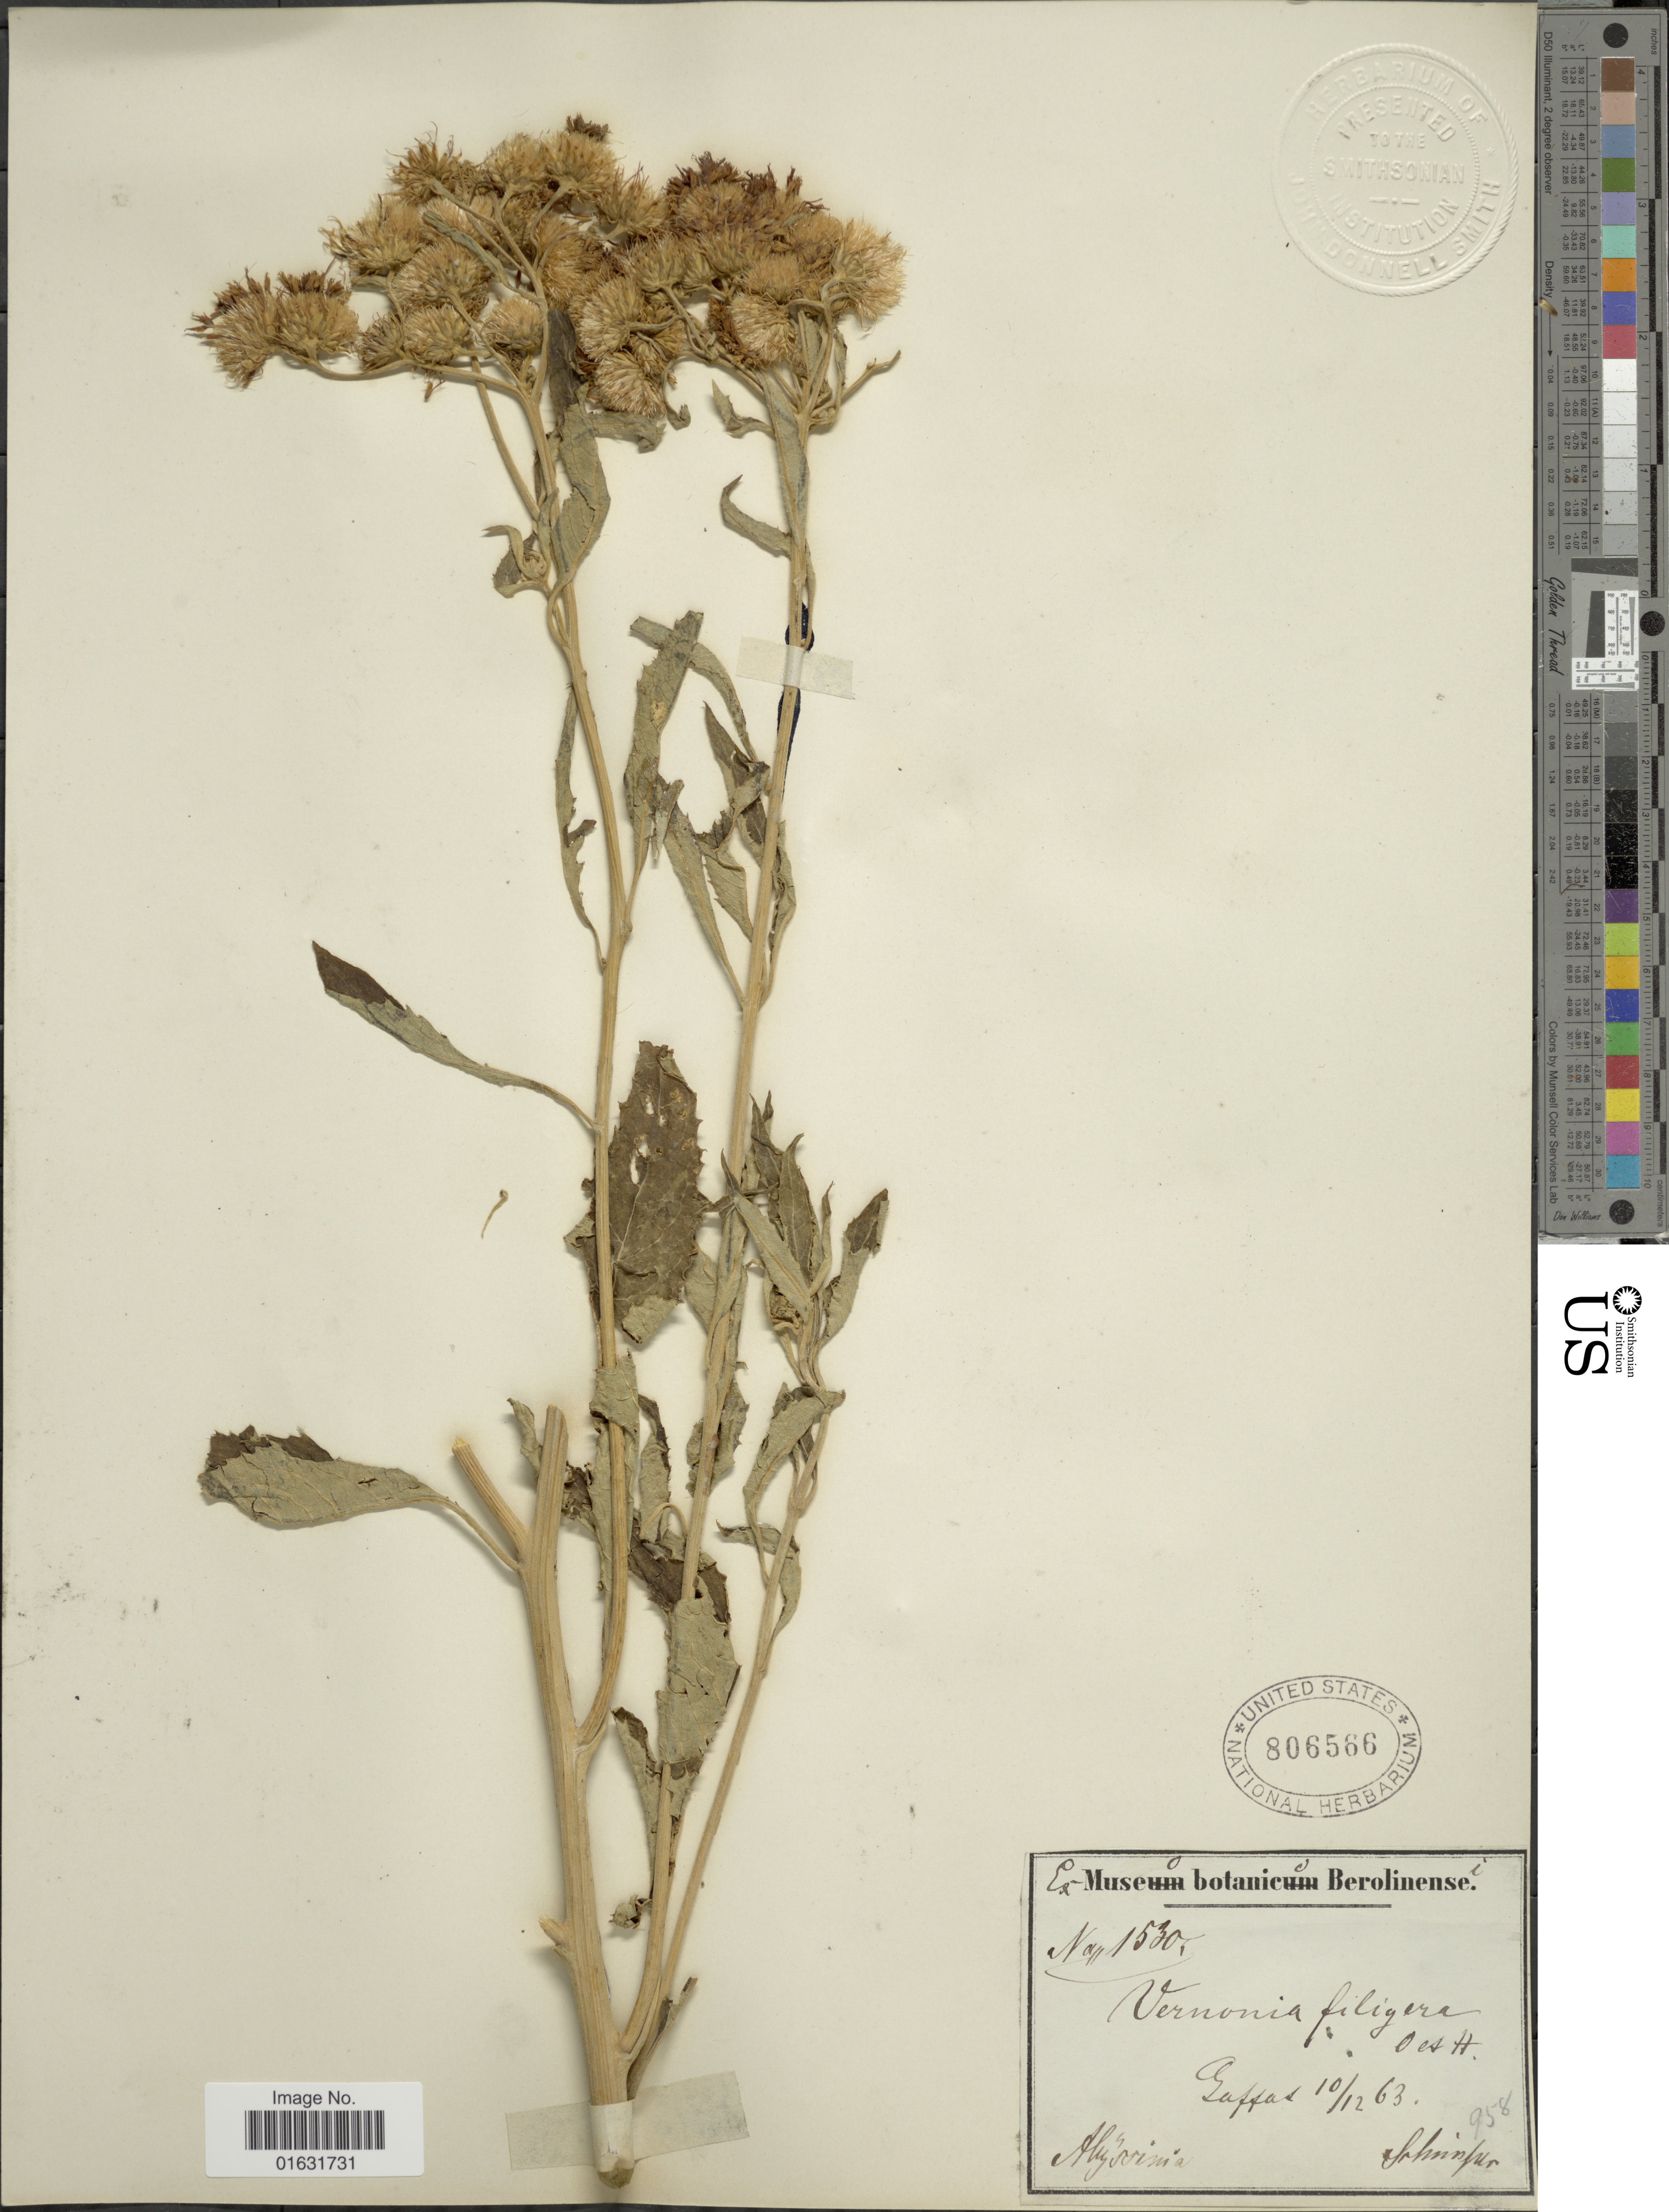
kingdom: Plantae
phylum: Tracheophyta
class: Magnoliopsida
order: Asterales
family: Asteraceae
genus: Baccharoides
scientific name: Baccharoides filigera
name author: (Oliv. & Hiern) Isawumi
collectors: -. Schimper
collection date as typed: Transcribed d/m/y: 10/12/63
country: Eritrea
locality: Abyssinia, Gaffax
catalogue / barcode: US 806566